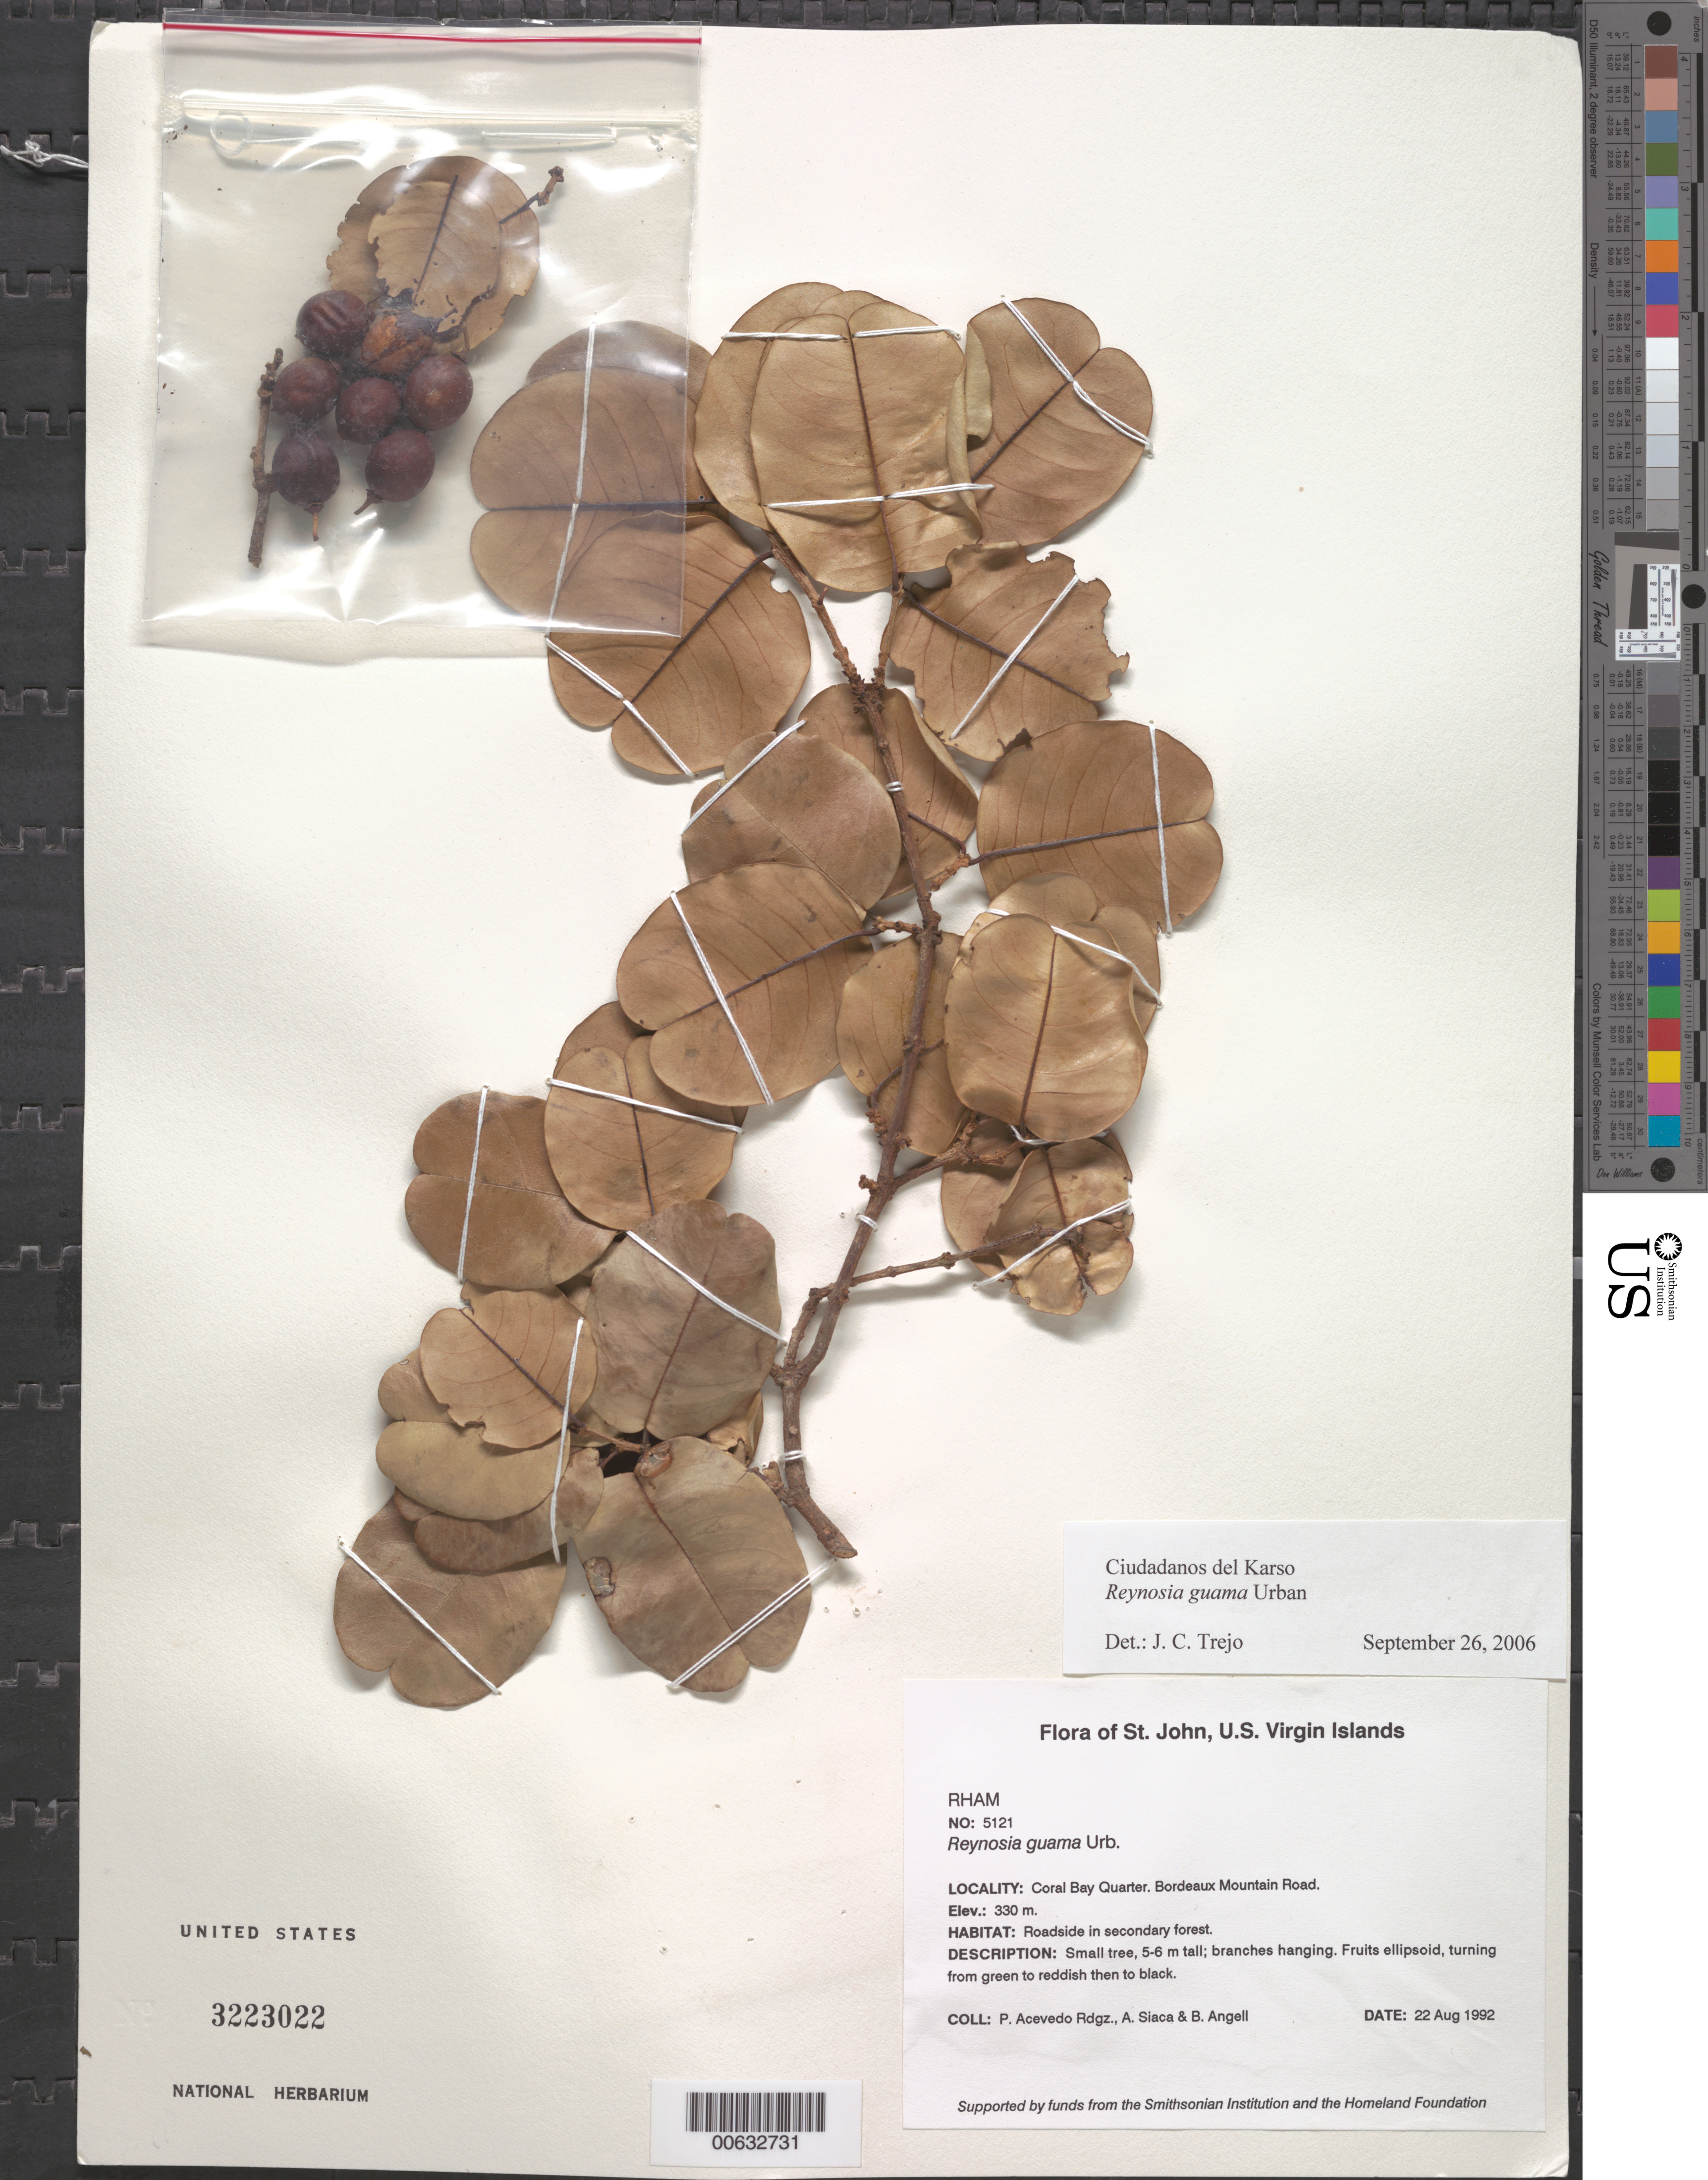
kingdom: Plantae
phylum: Tracheophyta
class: Magnoliopsida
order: Rosales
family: Rhamnaceae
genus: Reynosia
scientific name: Reynosia guama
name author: Urb.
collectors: P. Acevedo-Rodr., A. Siaca & Bobbi Angell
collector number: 5121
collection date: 1992-08-22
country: U.S. Virgin Islands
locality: St. John, Coral Bay Quarter, Bordeaux Mountain Road.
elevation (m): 330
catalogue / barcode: US 3223022